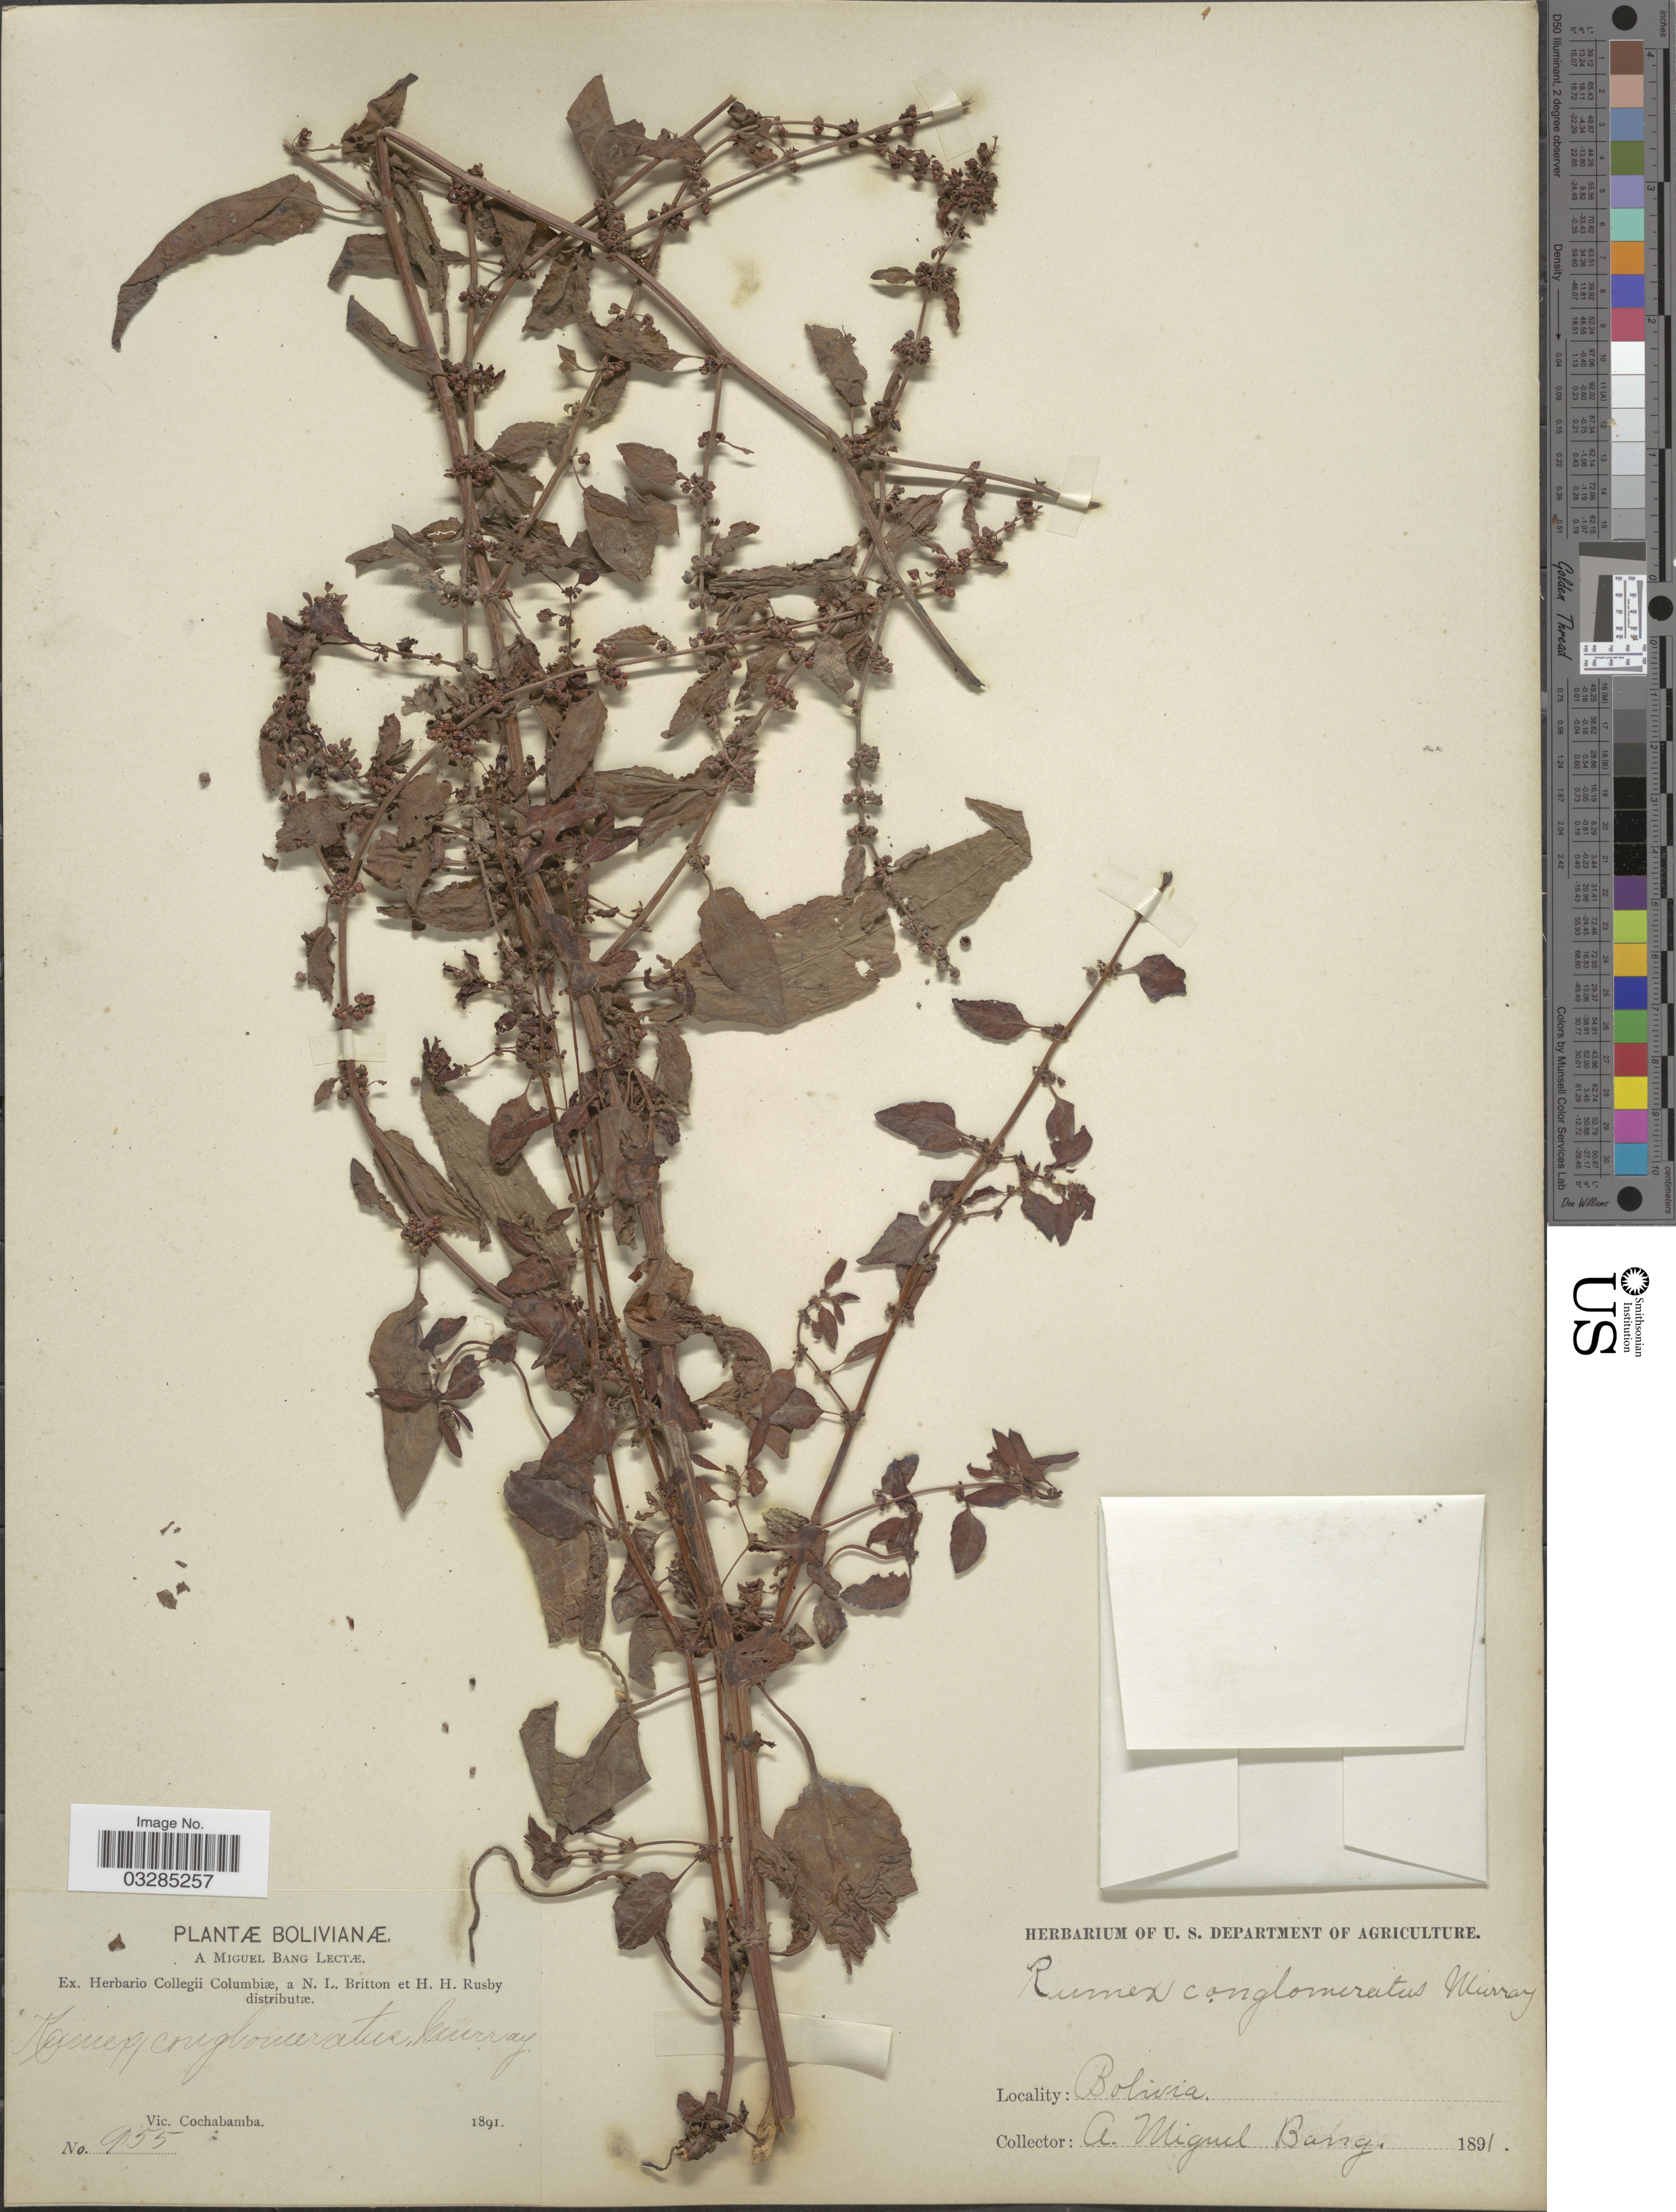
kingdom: Plantae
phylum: Tracheophyta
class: Magnoliopsida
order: Caryophyllales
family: Polygonaceae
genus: Rumex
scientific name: Rumex conglomeratus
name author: Murray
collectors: M. Bang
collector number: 955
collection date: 1891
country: Bolivia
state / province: Cochabamba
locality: Vic. Cochabamba.